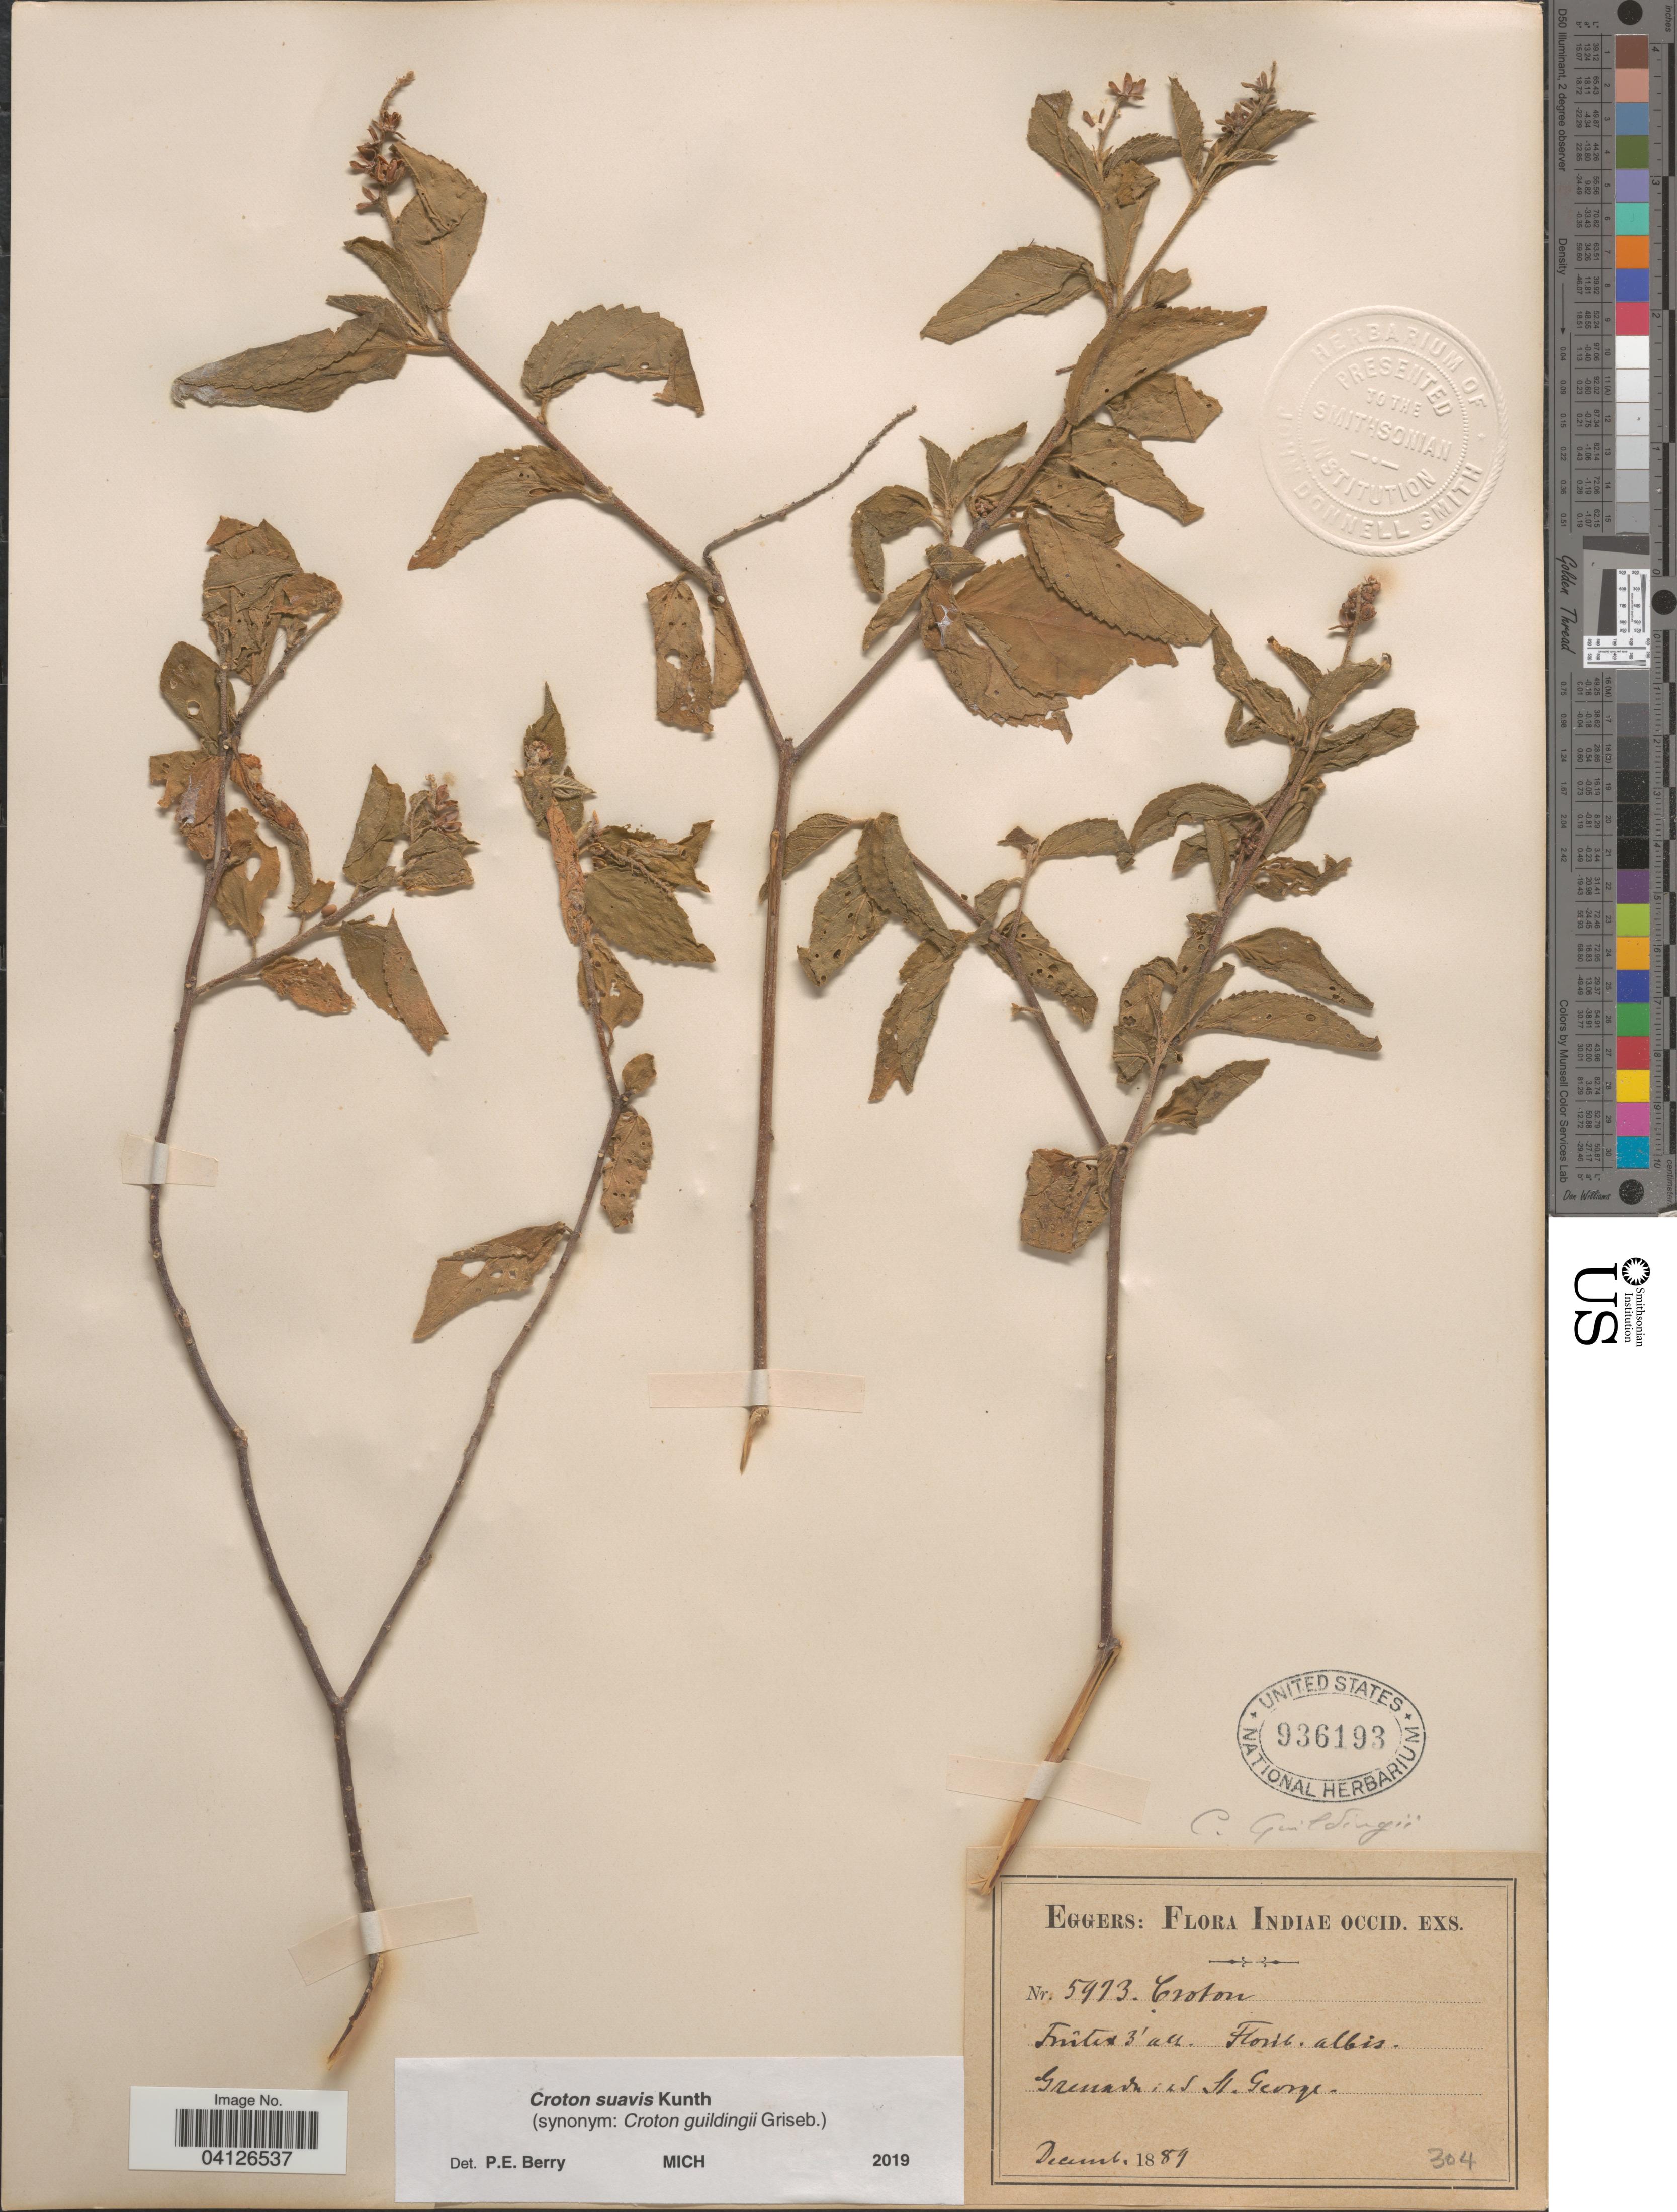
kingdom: Plantae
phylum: Tracheophyta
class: Magnoliopsida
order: Malpighiales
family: Euphorbiaceae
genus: Croton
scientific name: Croton suavis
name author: Kunth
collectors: -. Eggers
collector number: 5973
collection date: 1889-12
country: Grenada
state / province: Saint George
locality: Indiae Occid. Exs. Ins. St. George.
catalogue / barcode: US 936193